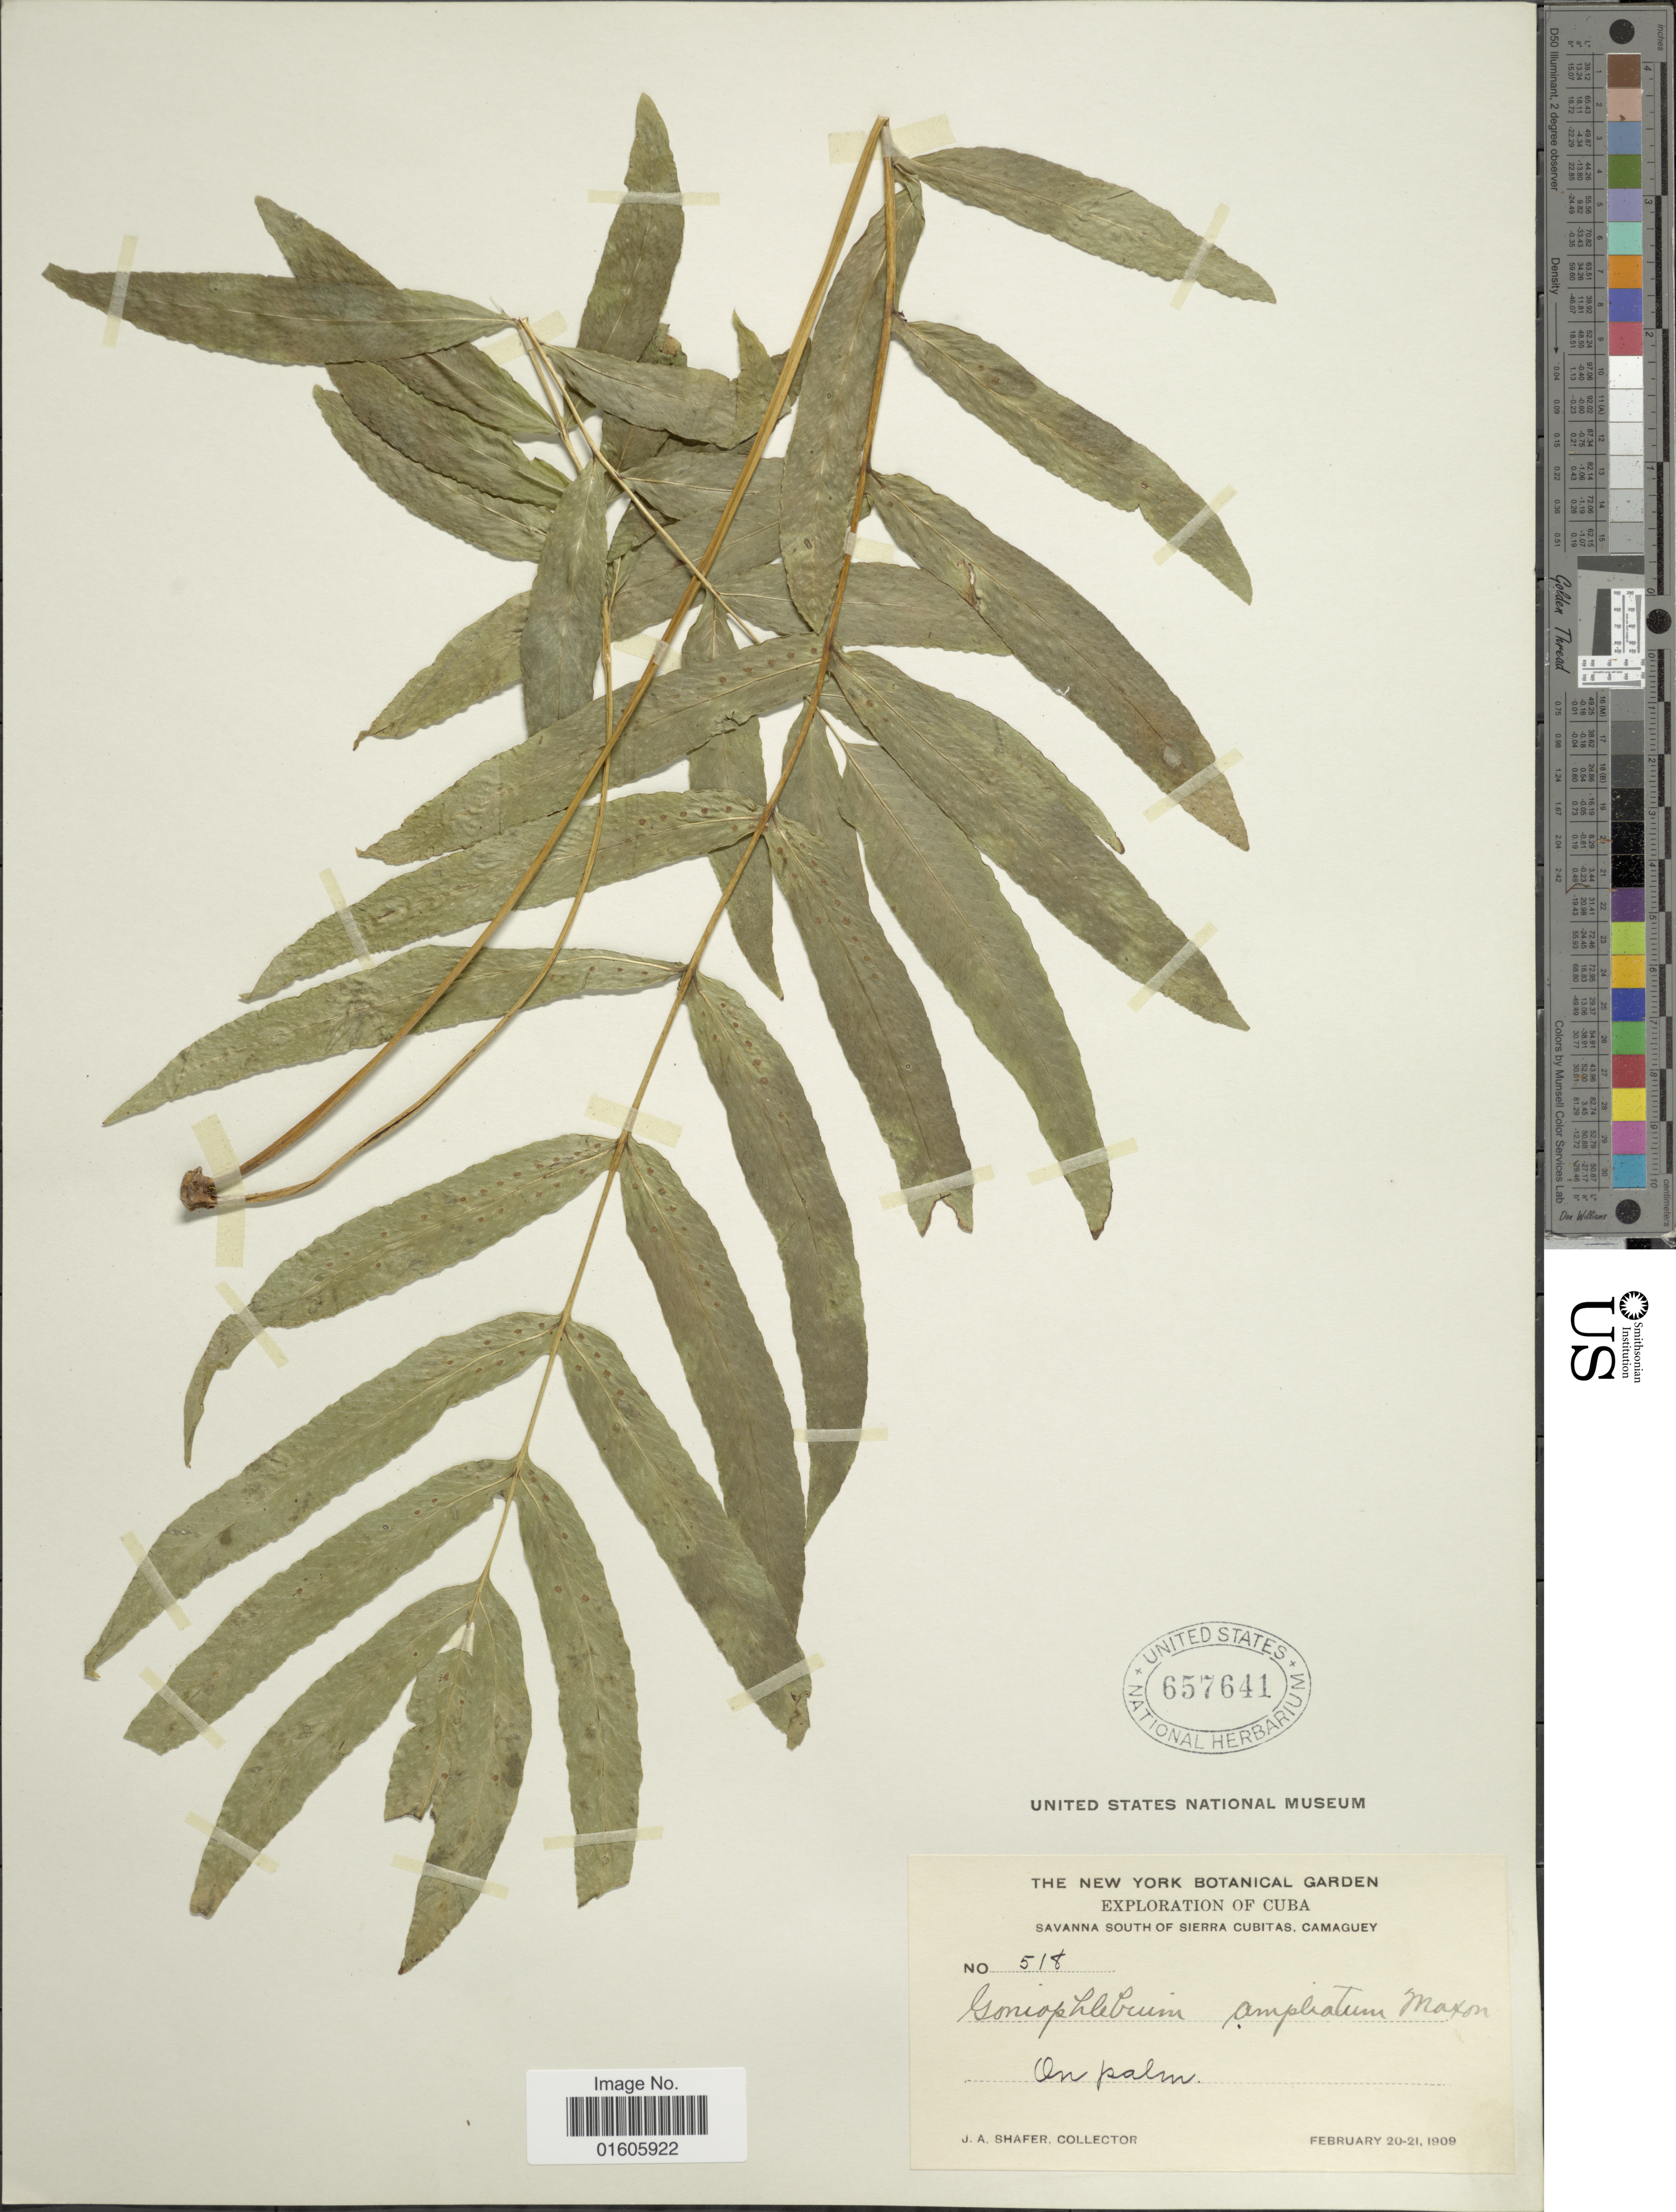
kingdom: Plantae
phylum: Tracheophyta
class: Polypodiopsida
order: Polypodiales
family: Polypodiaceae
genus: Serpocaulon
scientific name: Serpocaulon triseriale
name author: (Sw.) A.R. Sm.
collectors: J. A. Shafer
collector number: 518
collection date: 1909-02-20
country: Cuba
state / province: Camagüey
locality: Savanna South of Sierra Cubitas, Camaguey.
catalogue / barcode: US 657641